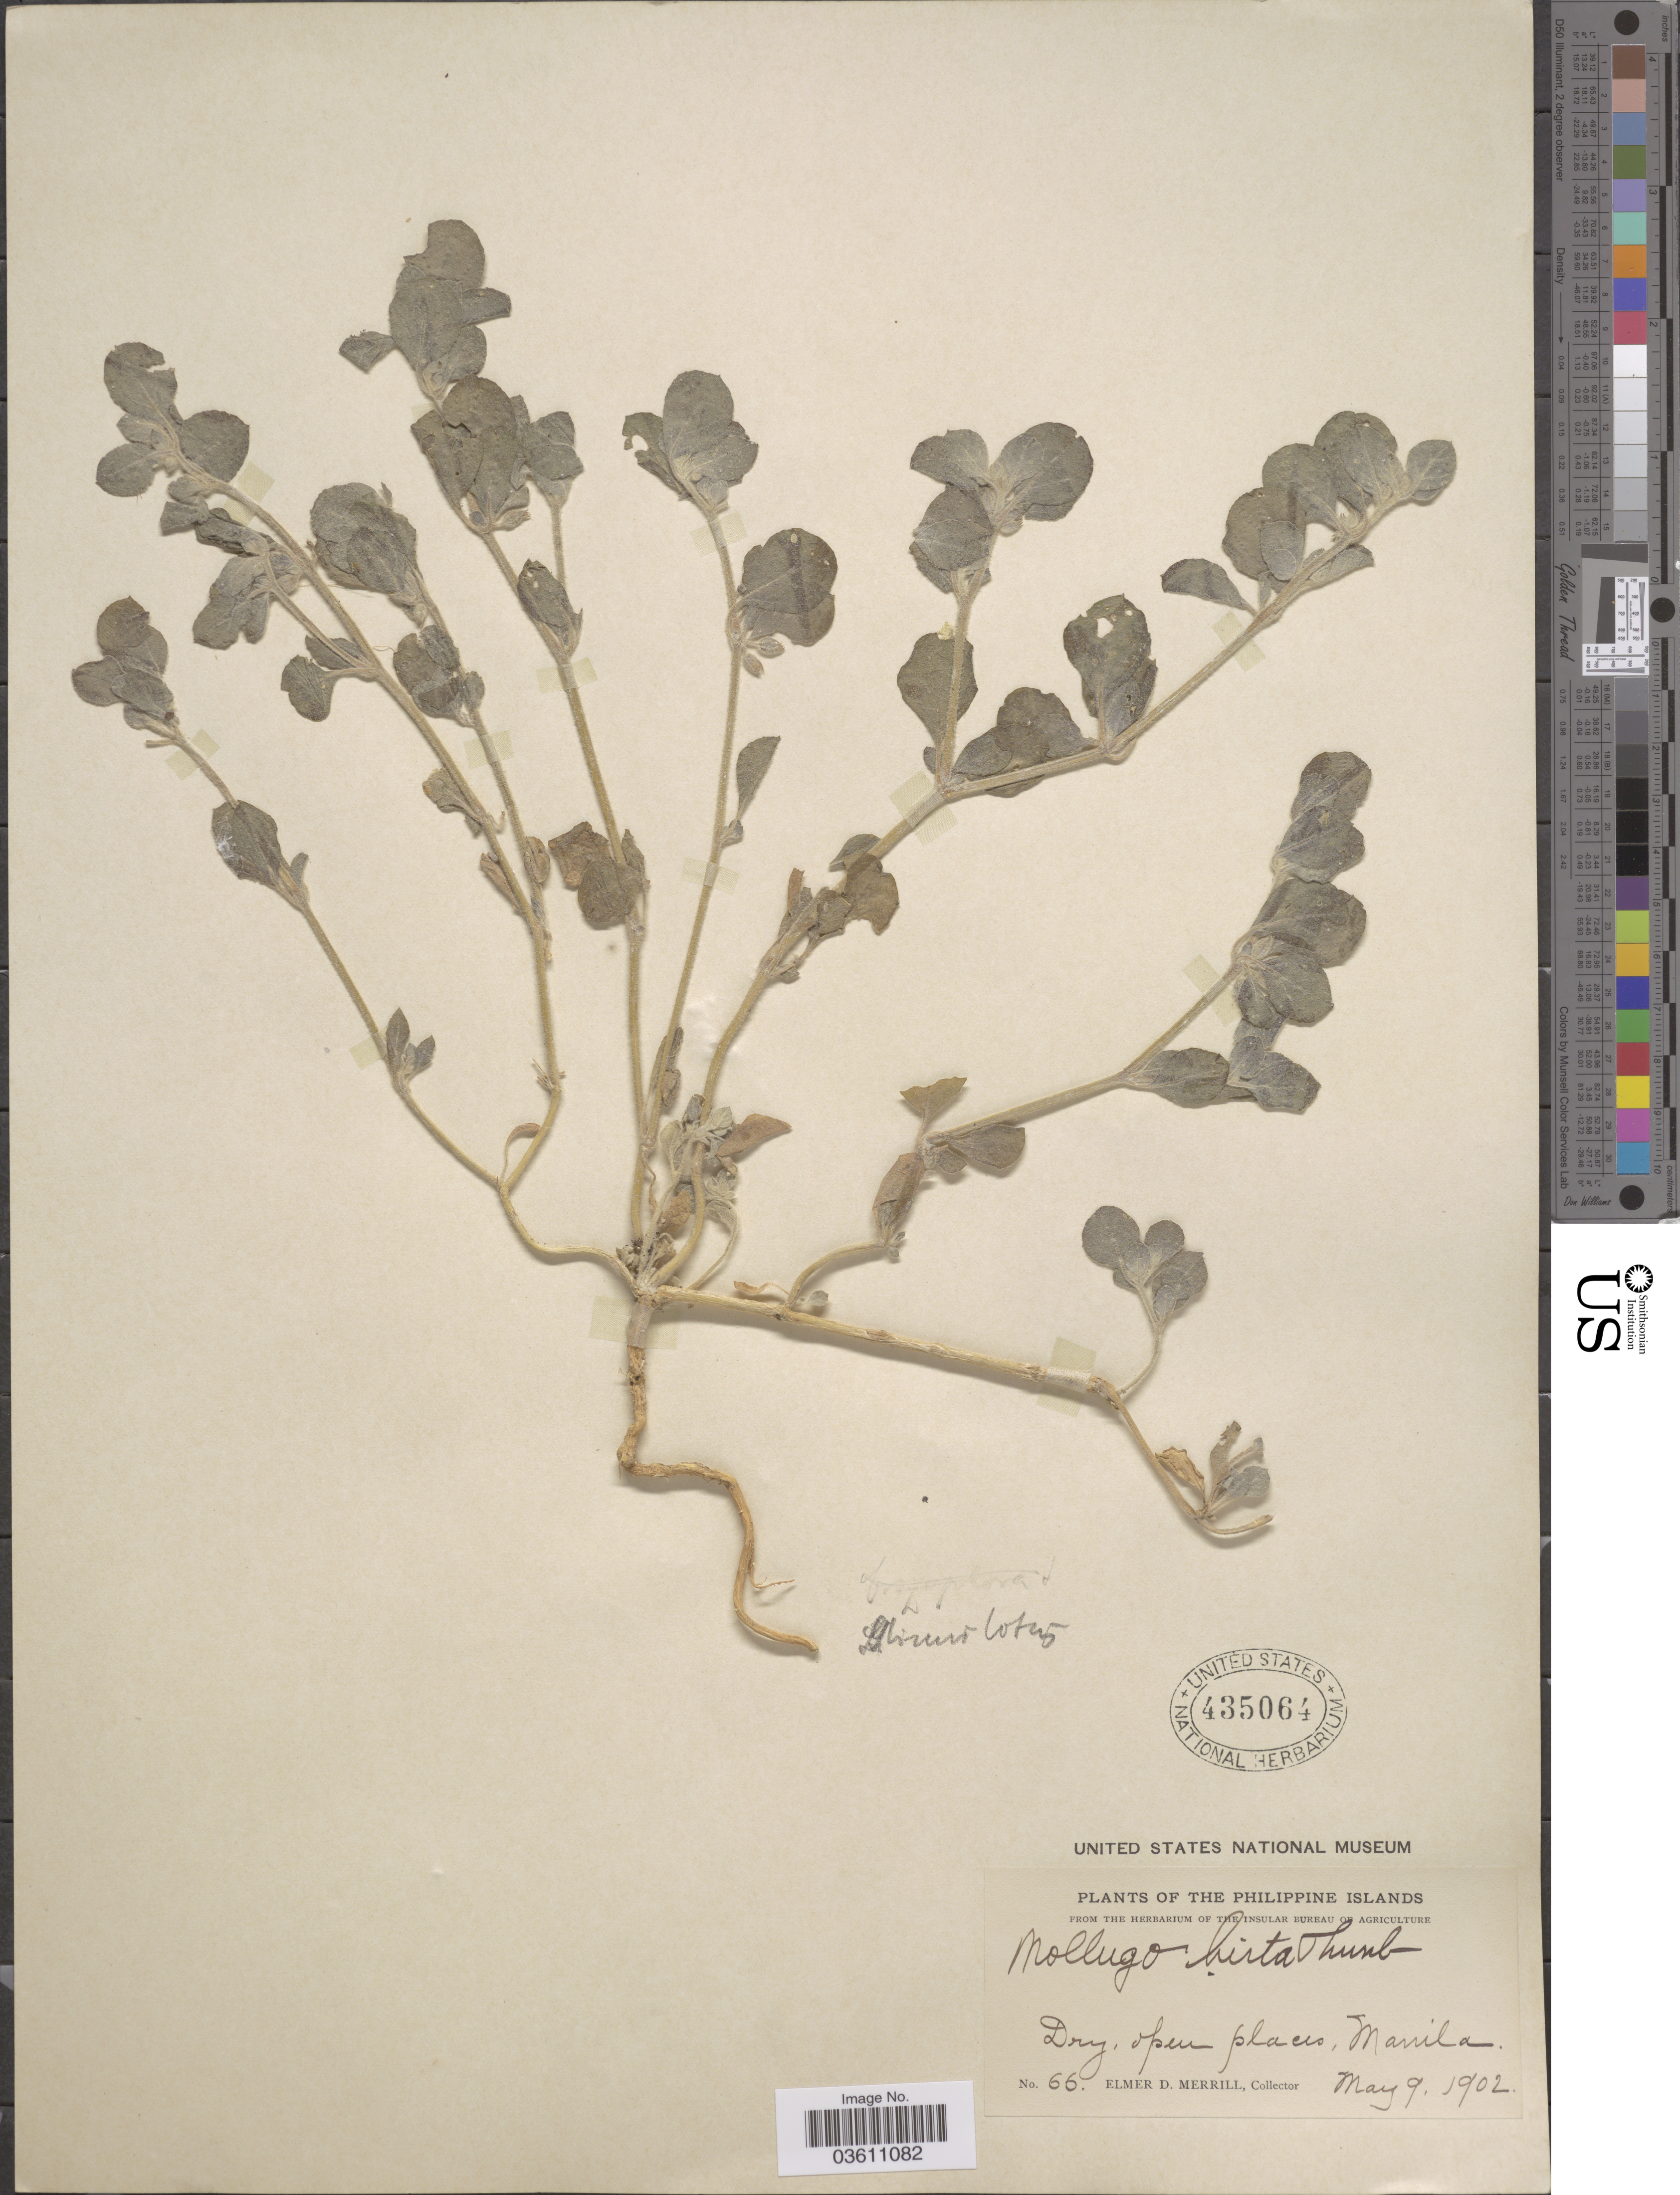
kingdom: Plantae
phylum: Tracheophyta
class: Magnoliopsida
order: Caryophyllales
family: Molluginaceae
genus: Glinus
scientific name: Glinus lotoides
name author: L.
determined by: Strong, Mark T., (BOT), Smithsonian Institution - National Museum of Natural History (UNITED STATES)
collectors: E. D. Merrill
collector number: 66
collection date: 1902-05-09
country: Philippines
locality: Manila.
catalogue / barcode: US 435064